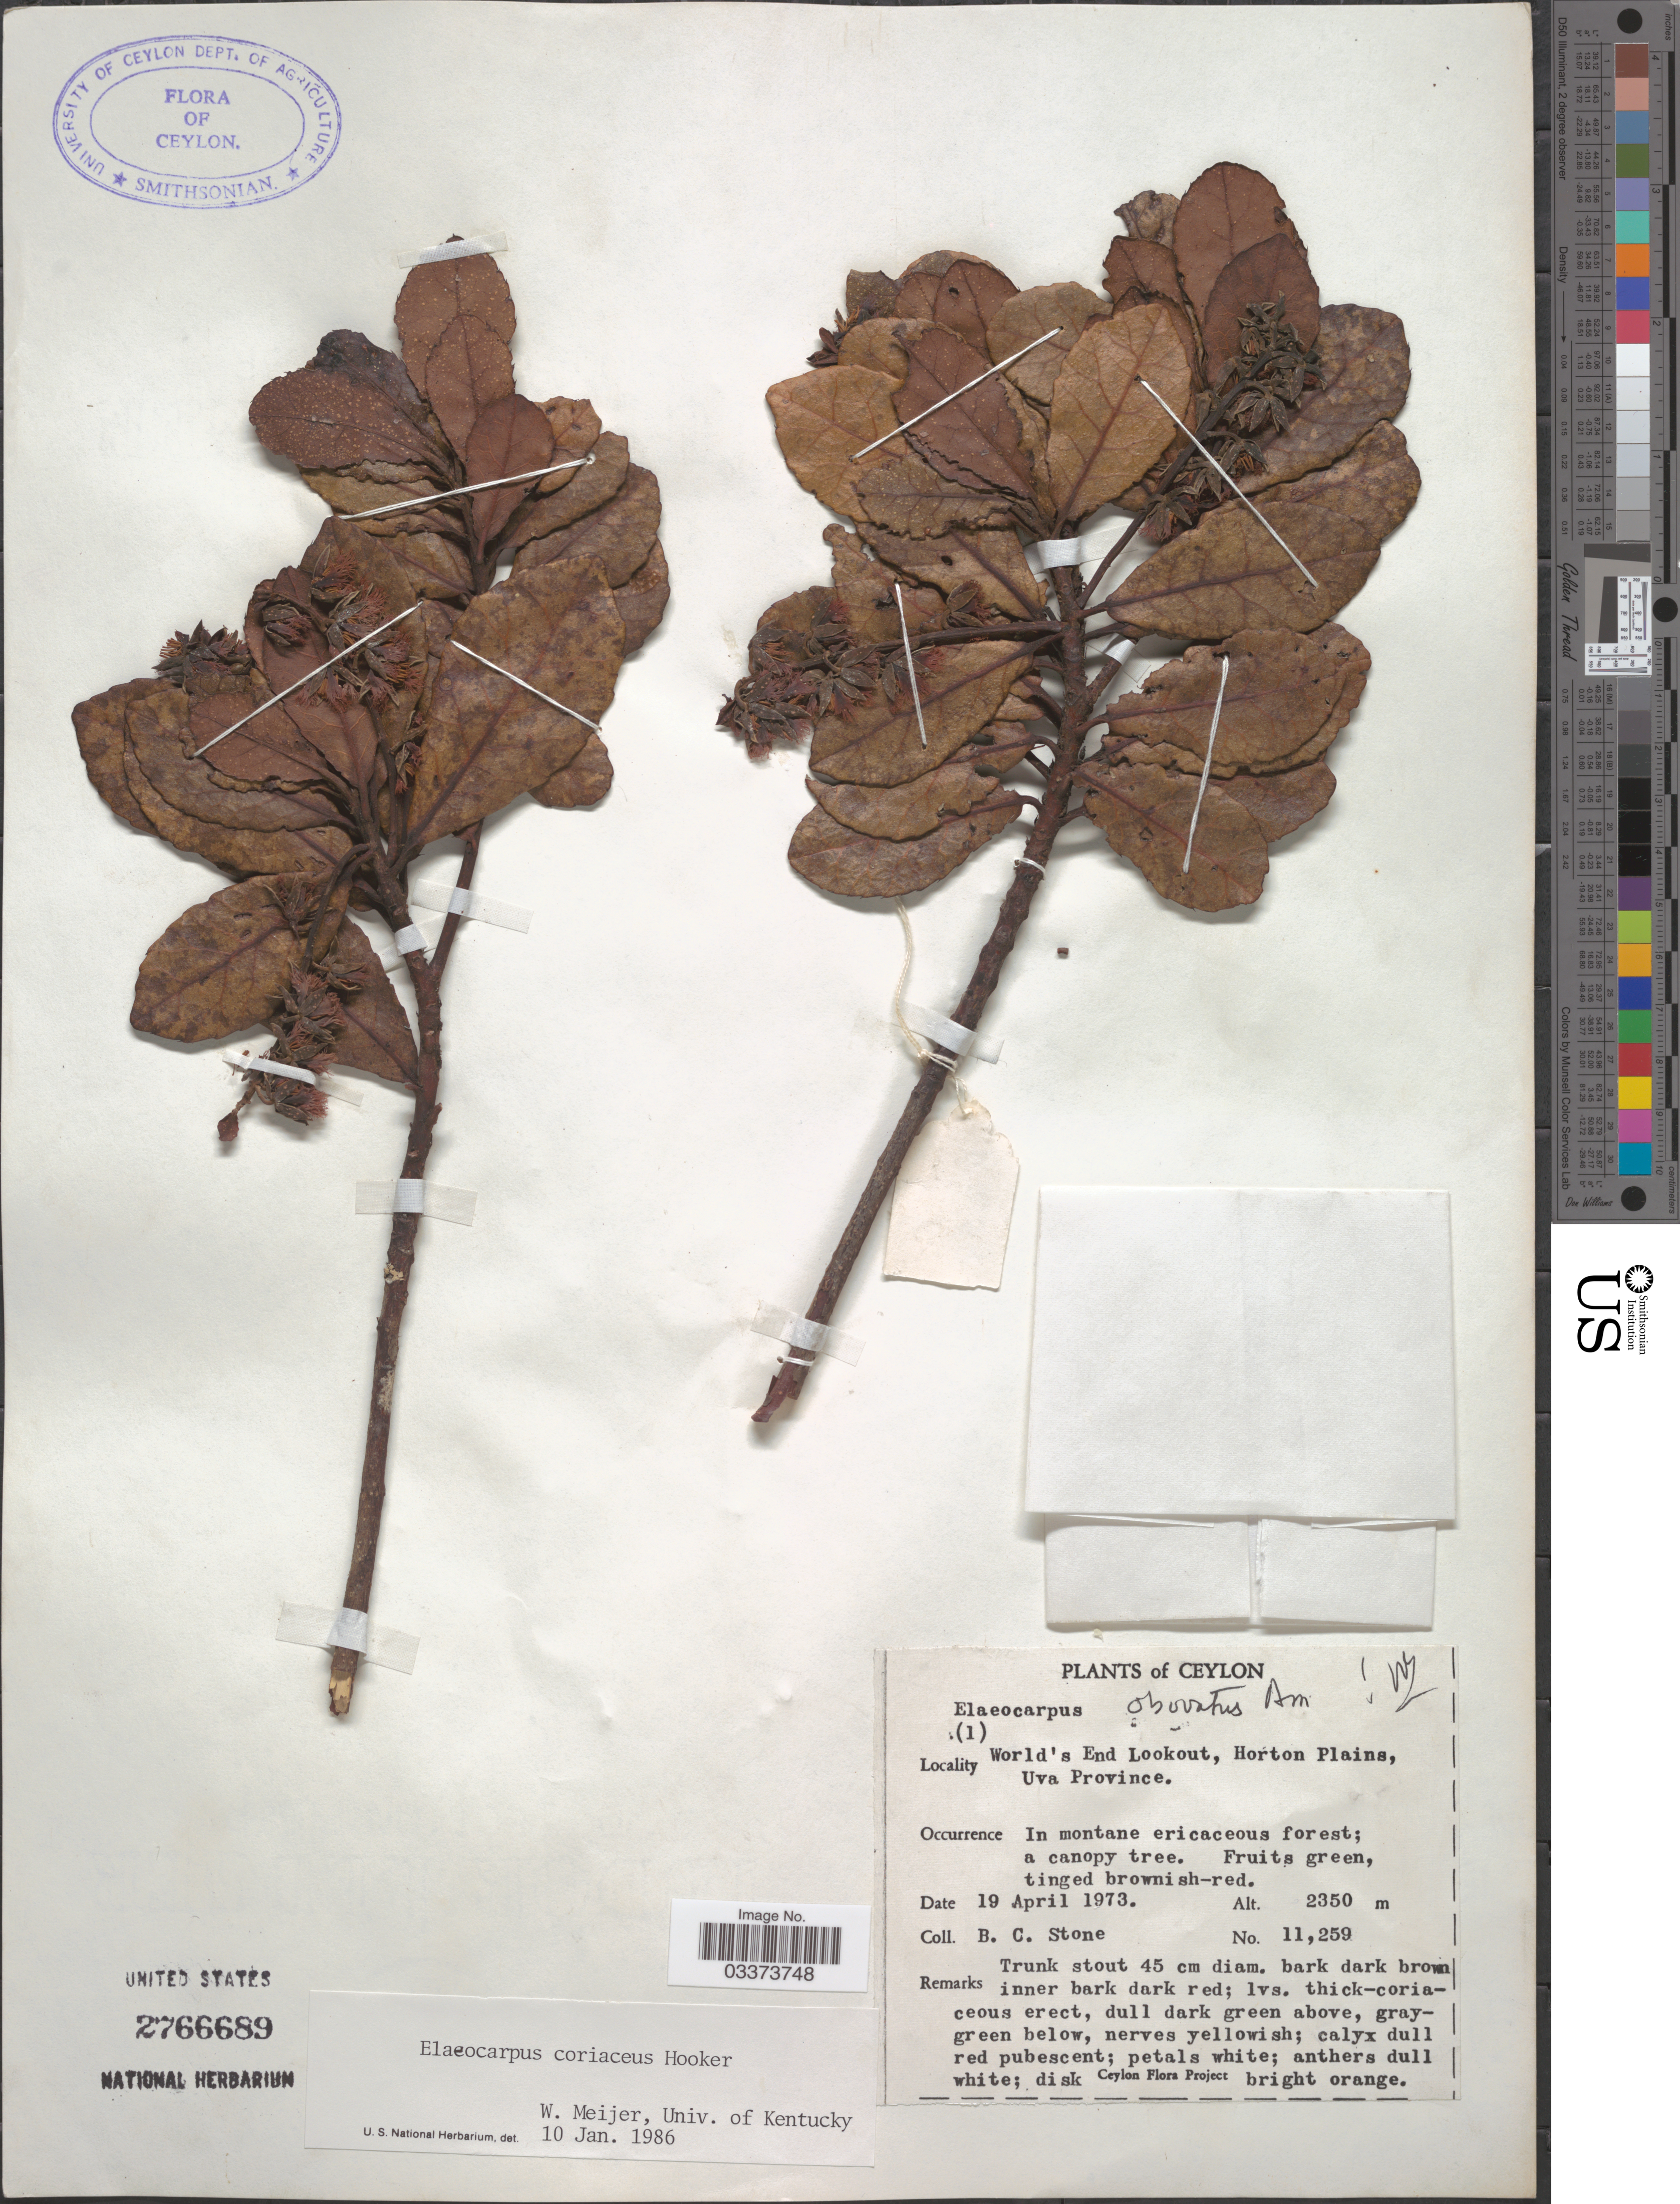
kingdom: Plantae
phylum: Tracheophyta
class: Magnoliopsida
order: Oxalidales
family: Elaeocarpaceae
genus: Elaeocarpus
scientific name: Elaeocarpus coriaceus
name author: Hook.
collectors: B. C. Stone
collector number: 11259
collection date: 1973-04-19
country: Sri Lanka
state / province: Uva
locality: Ceylon, World's End Lookout, Horton Plains.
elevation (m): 2350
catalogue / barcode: US 2766689